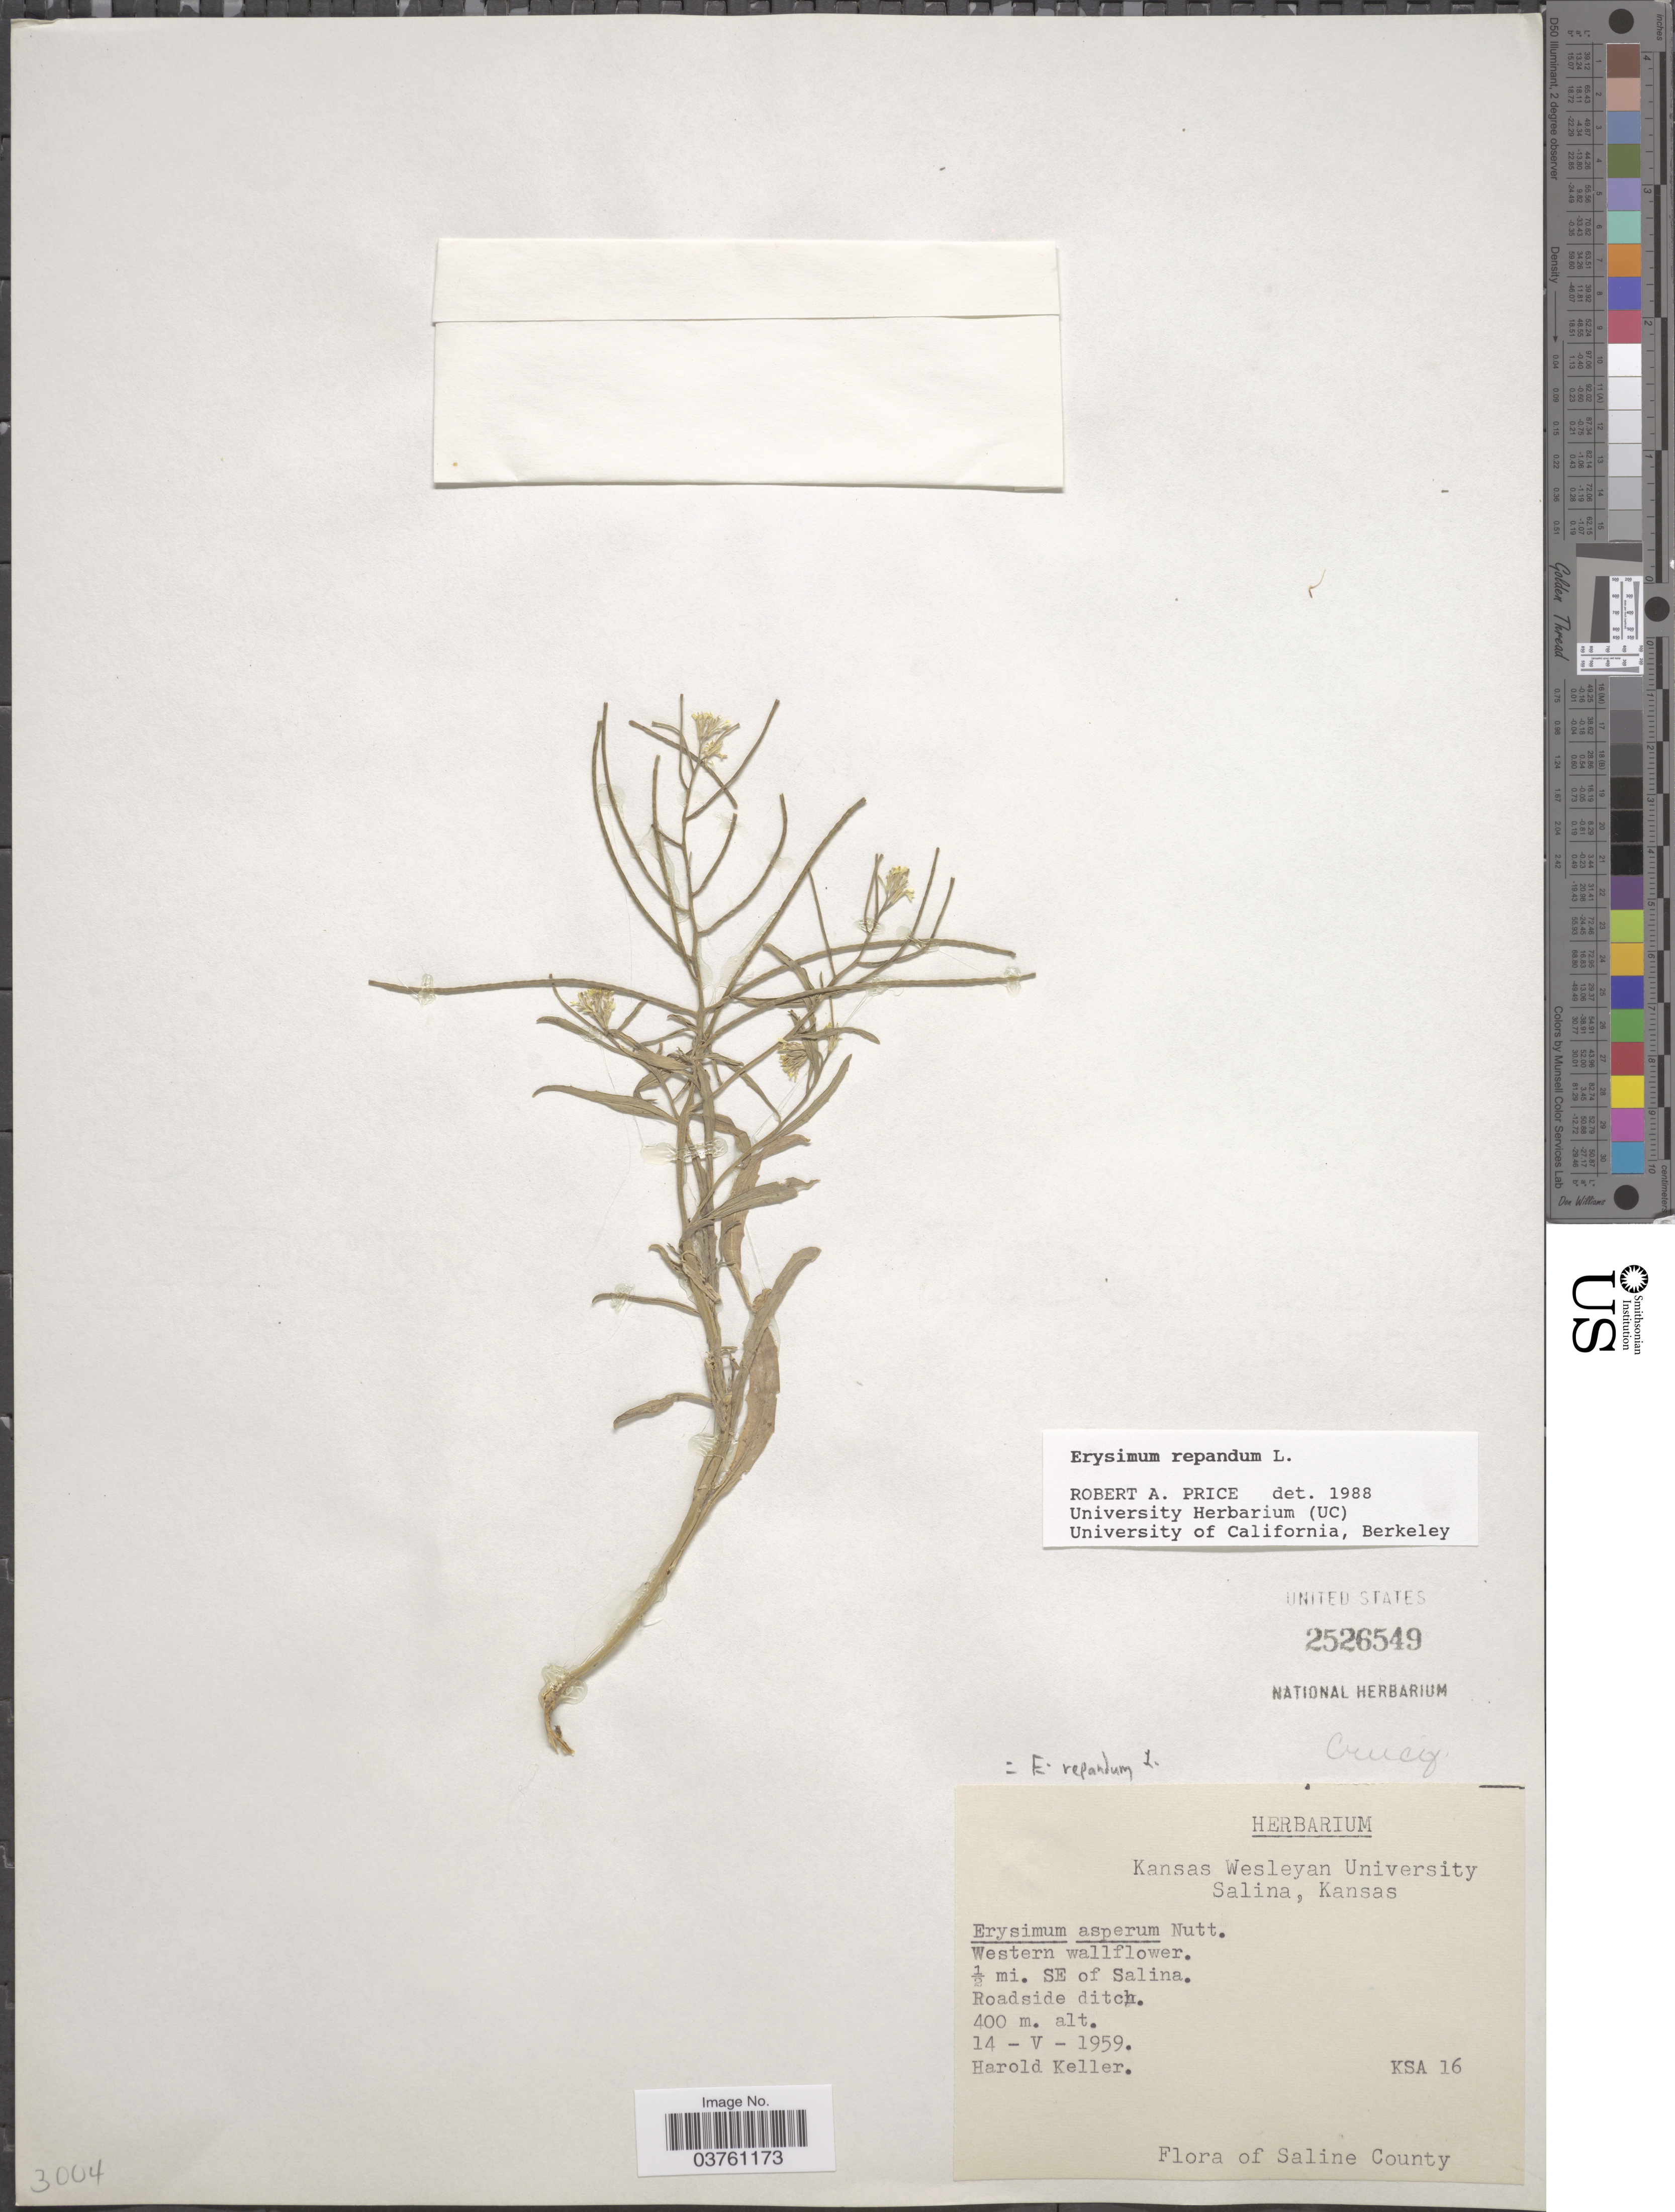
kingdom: Plantae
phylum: Tracheophyta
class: Magnoliopsida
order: Brassicales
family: Brassicaceae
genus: Erysimum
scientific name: Erysimum repandum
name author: L.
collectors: H. Keller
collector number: KSA 16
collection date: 1959-05-14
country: United States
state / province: Kansas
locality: Salina. ½ mi SE of Salina. Saline County.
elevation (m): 400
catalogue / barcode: US 252549